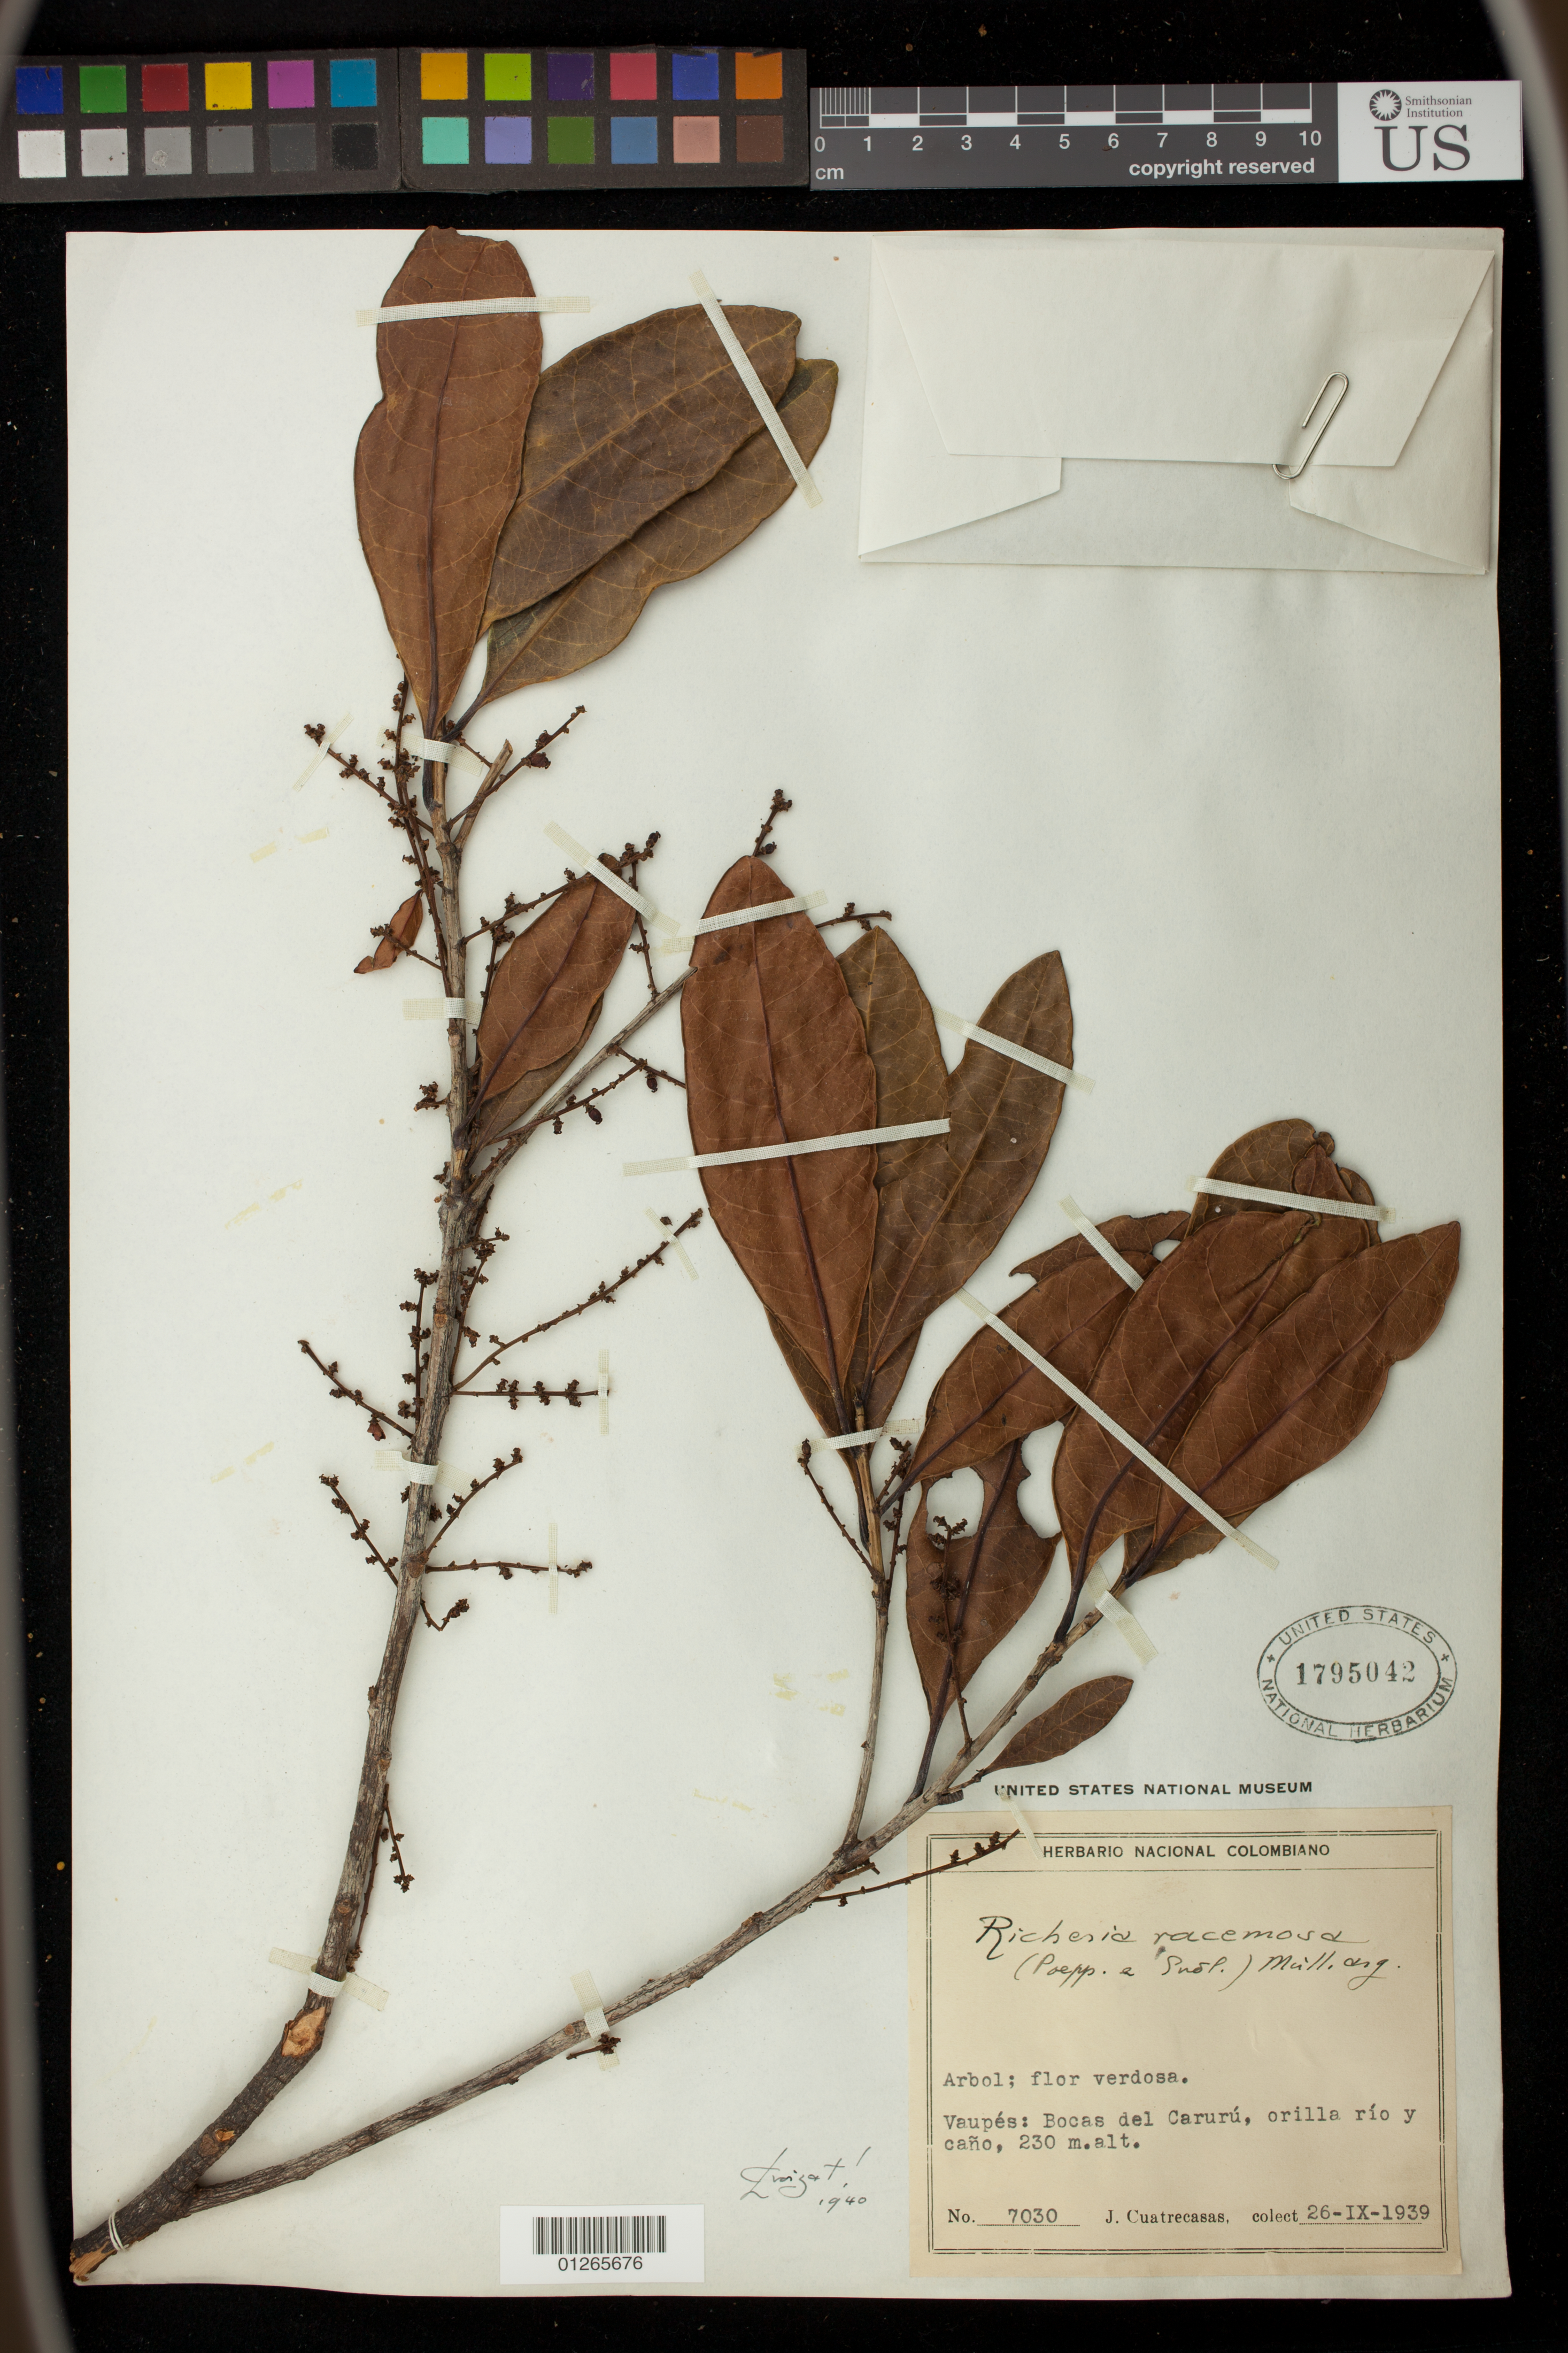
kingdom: Plantae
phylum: Tracheophyta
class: Magnoliopsida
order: Malpighiales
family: Phyllanthaceae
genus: Richeria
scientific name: Richeria racemosa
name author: (Poepp.) Pax & K. Hoffm.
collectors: J. Cuatrecasas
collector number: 7030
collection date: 1939-09-26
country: Colombia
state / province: Vaupes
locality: Formoso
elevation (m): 239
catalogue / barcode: US 1795042